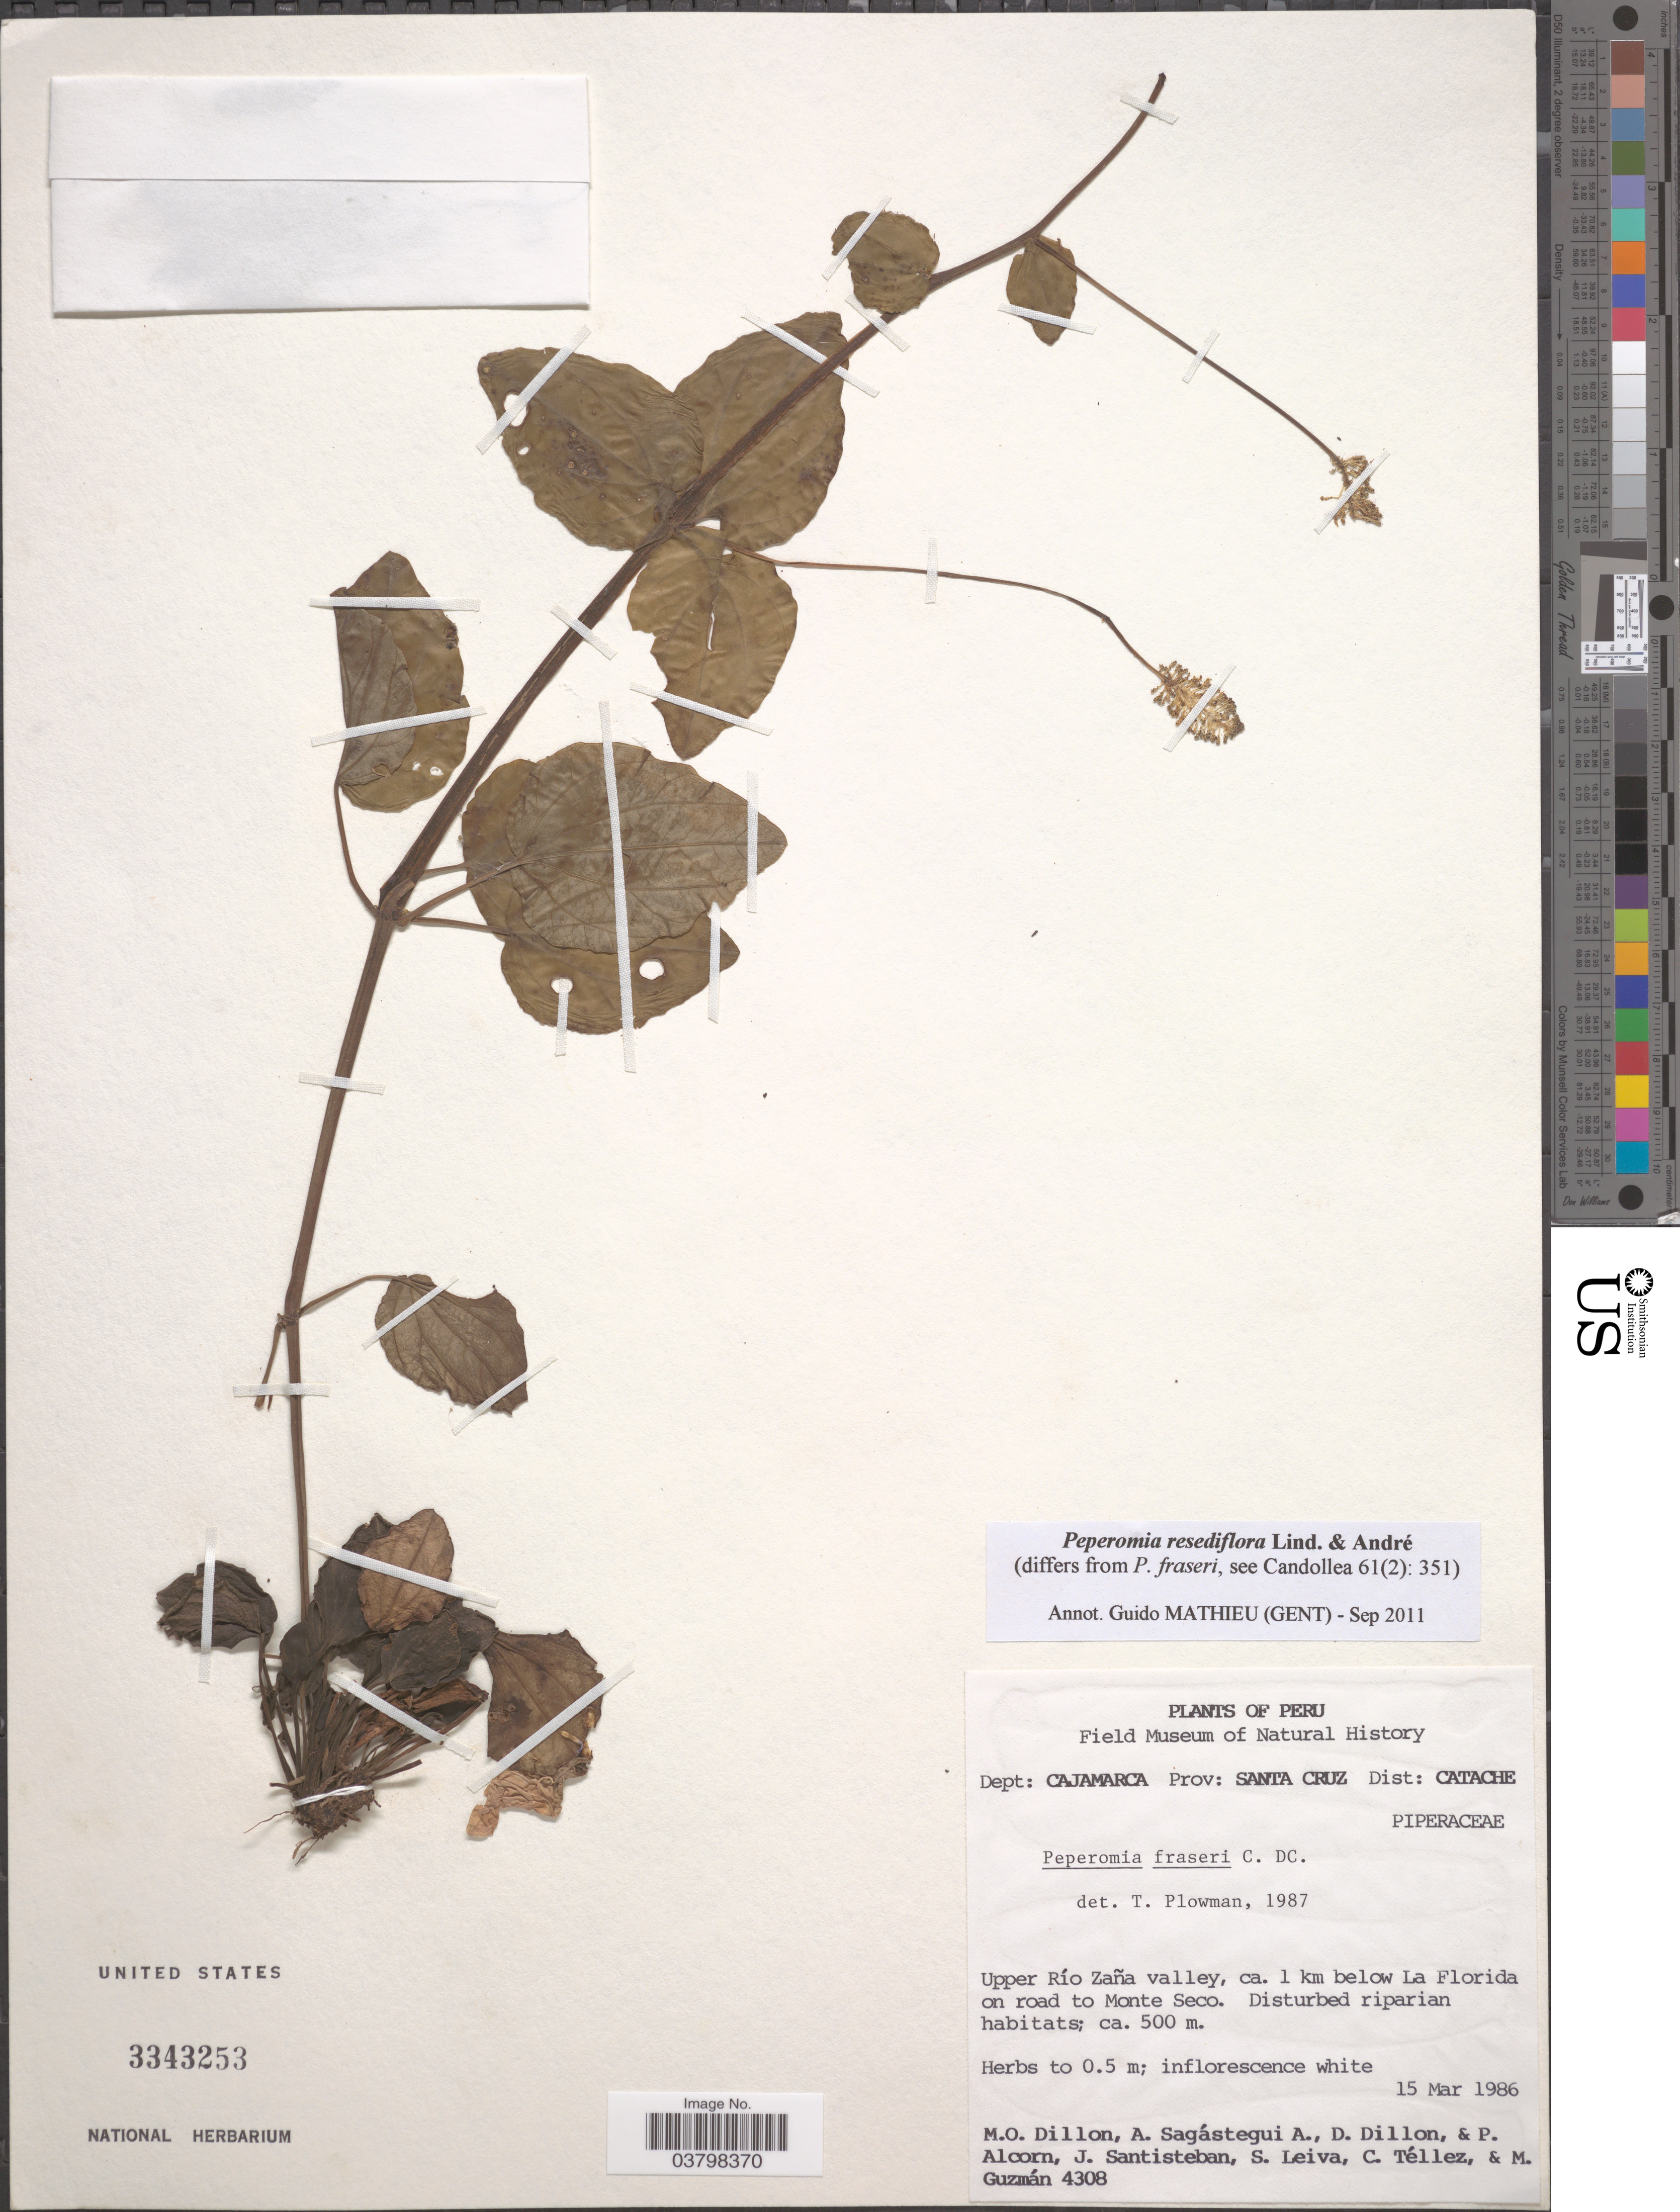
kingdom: Plantae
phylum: Tracheophyta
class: Magnoliopsida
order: Piperales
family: Piperaceae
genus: Peperomia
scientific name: Peperomia resediflora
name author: Linden & André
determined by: Jiménez, José Estaban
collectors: M. O. Dillon, A. Sagástegui A., D. Dillon, P. Alcorn & et al.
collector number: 4308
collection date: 1986-03-15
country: Peru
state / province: Cajamarca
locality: Dept: Cajamarca. Prov: Santa Cruz. Dist Catache. Upper Rïo Zaña valley, ca. 1 km below La Florida on road to Monte Seco.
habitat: Disturbed riparian habitats.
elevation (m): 500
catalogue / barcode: US 3343253